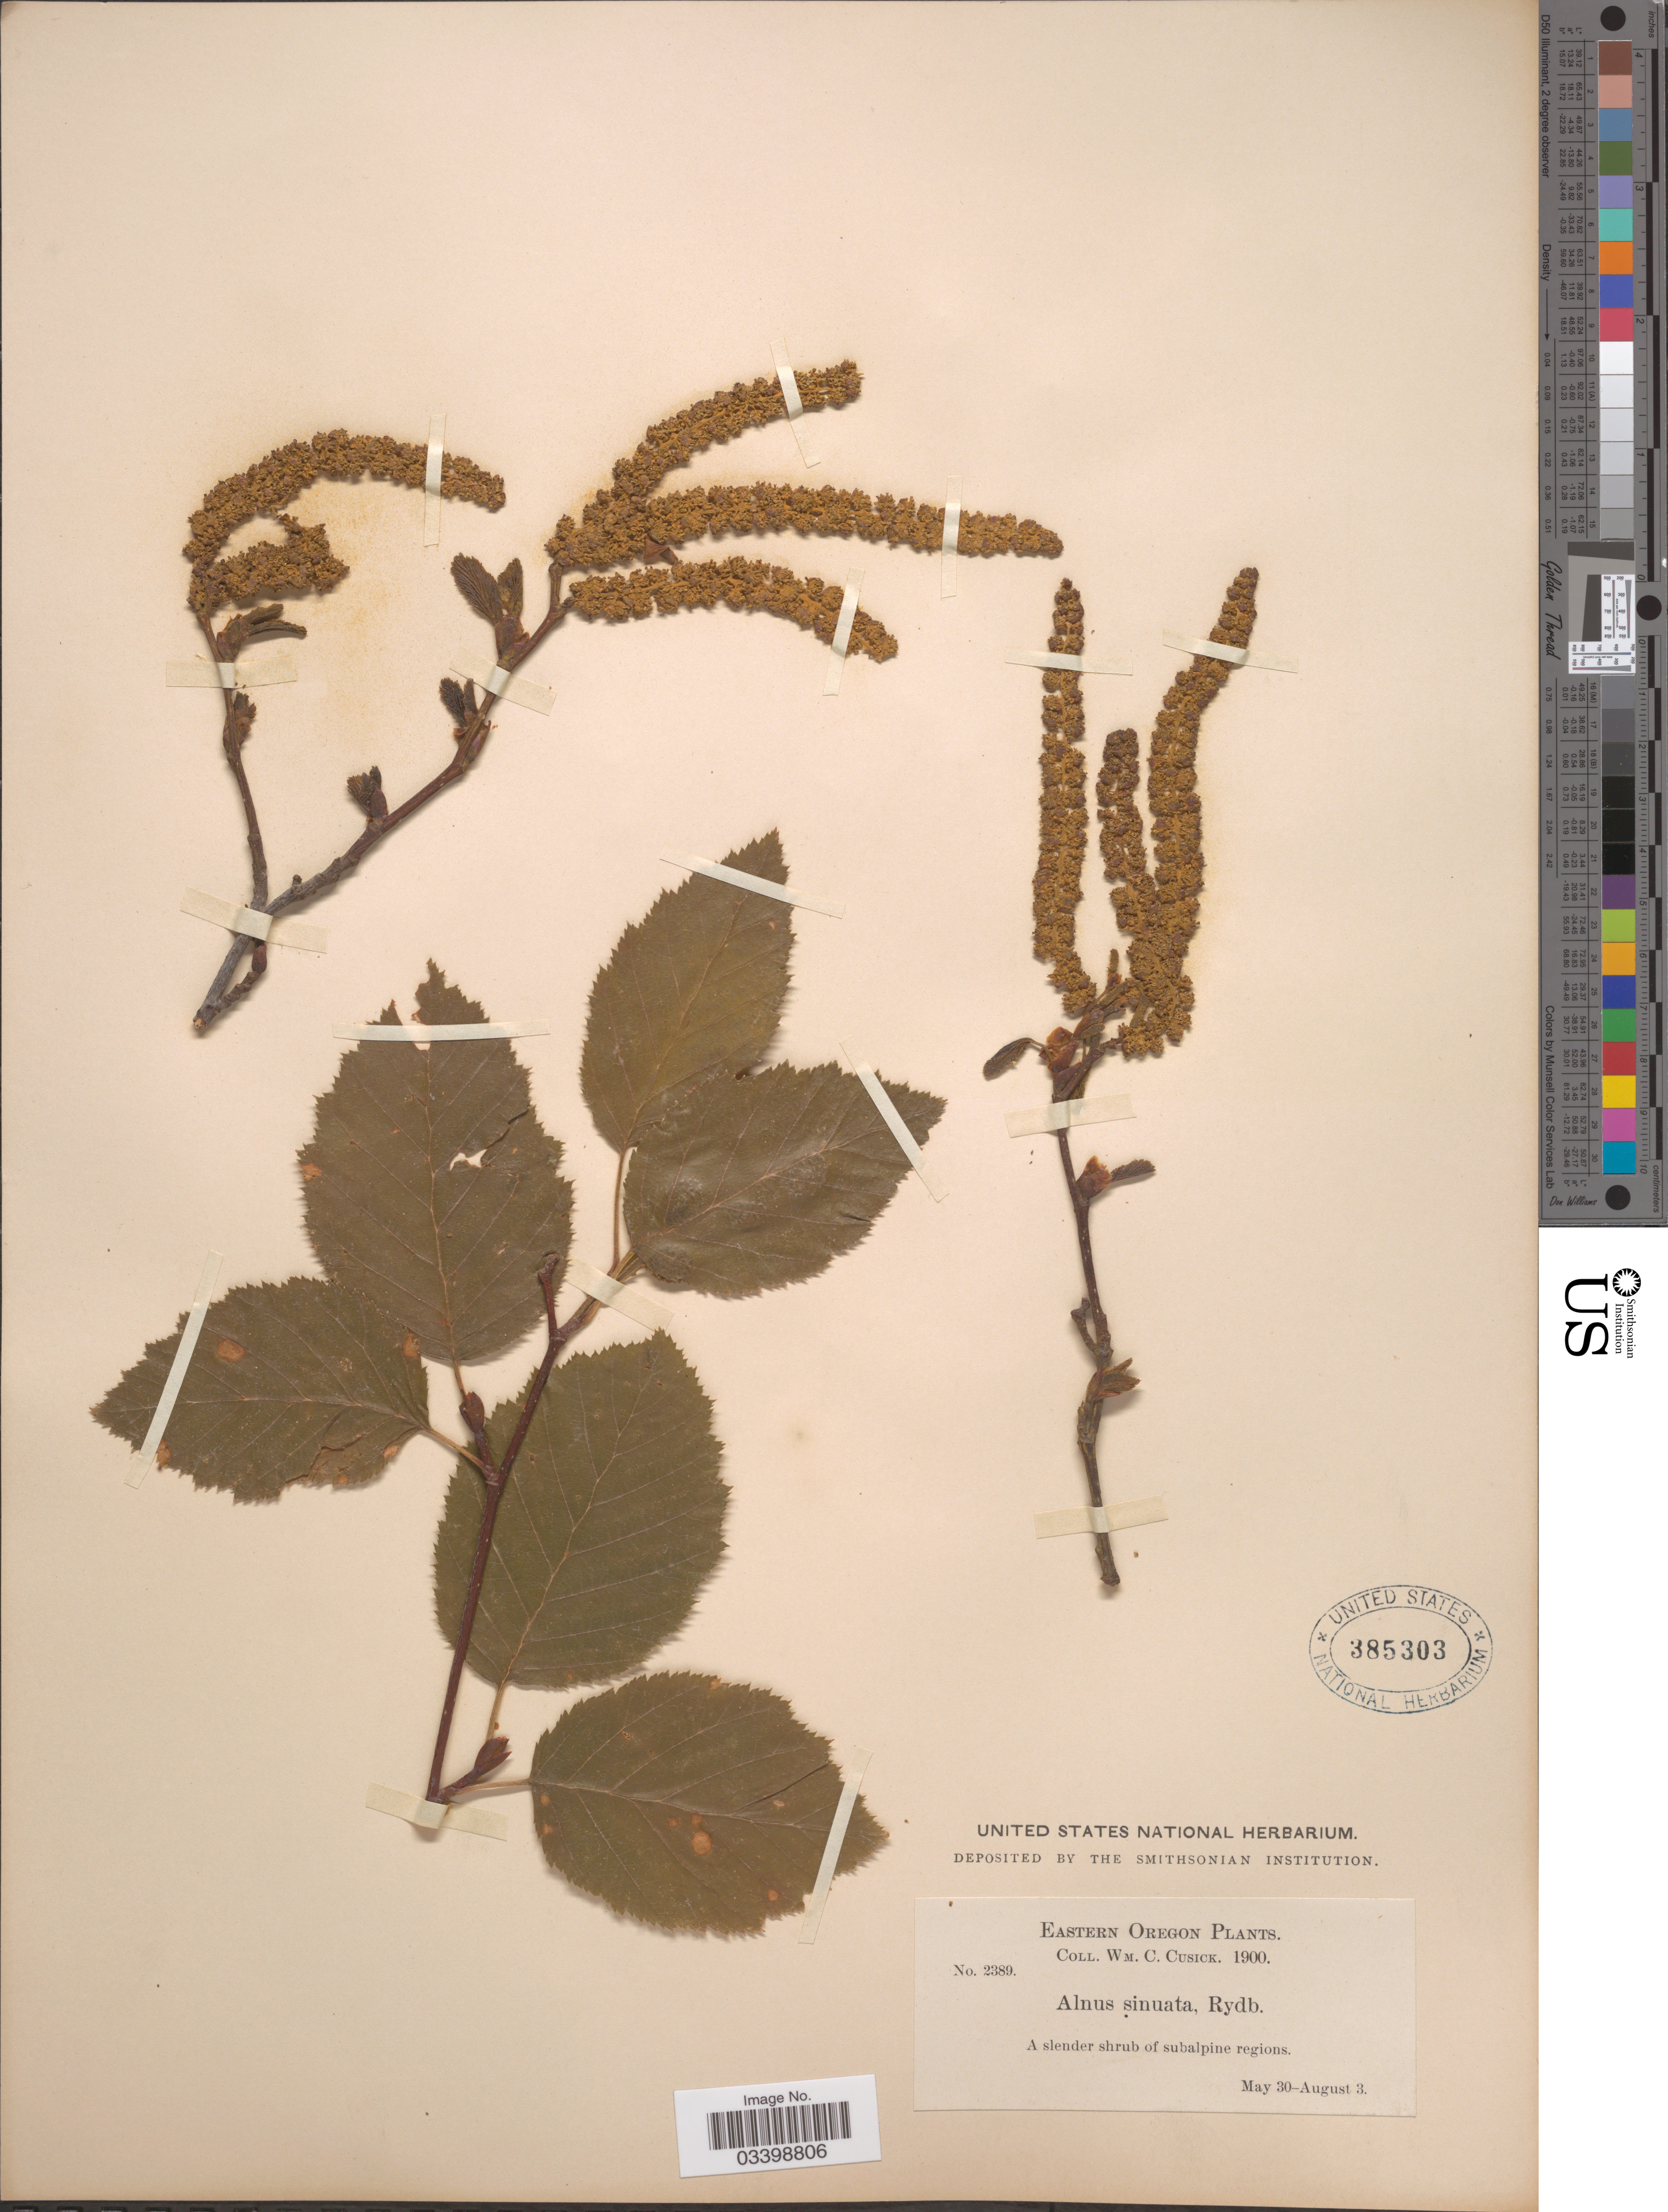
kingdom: Plantae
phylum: Tracheophyta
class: Magnoliopsida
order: Fagales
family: Betulaceae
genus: Alnus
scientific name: Alnus viridis subsp. sinuata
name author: Regel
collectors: W. C. Cusick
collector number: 2389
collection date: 1900-05-30/1900-08-03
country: United States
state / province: Oregon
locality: Eastern Oregon, A slender shrub of subalpine regions.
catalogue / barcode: US 385303